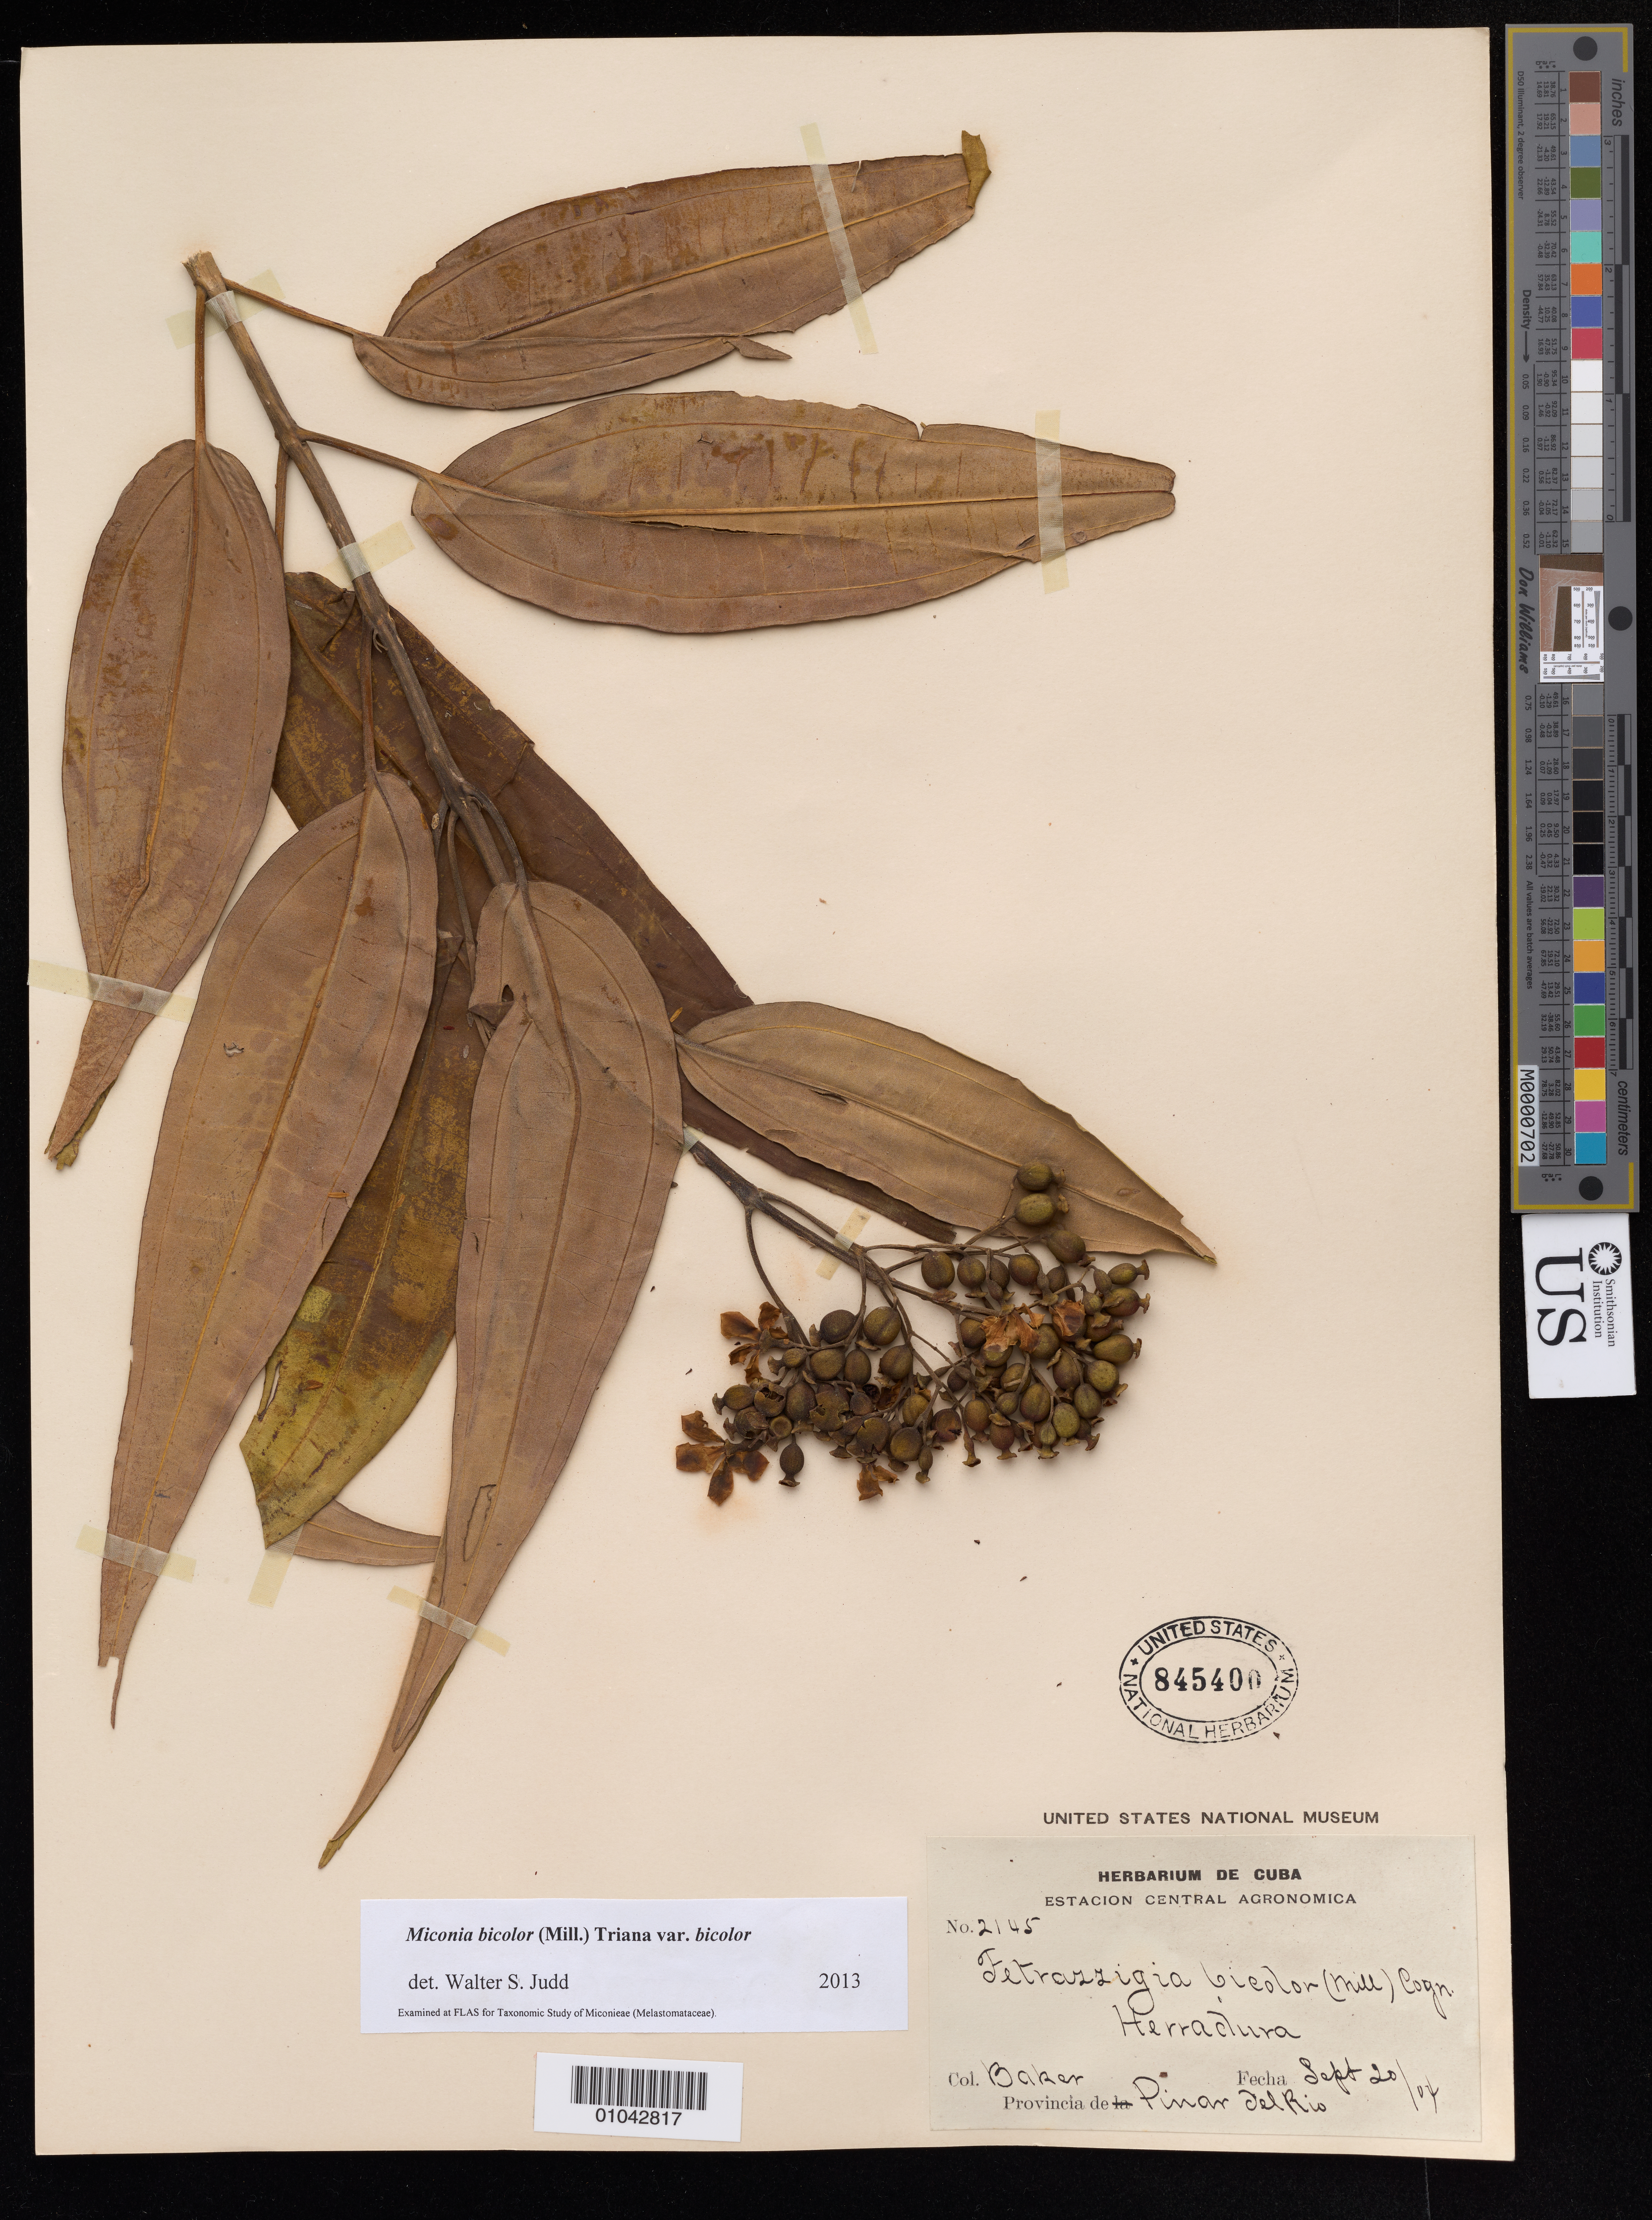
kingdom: Plantae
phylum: Tracheophyta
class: Magnoliopsida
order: Myrtales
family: Melastomataceae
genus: Miconia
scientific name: Miconia bicolor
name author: (Mill.) Triana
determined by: Judd, Walter S.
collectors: C. F. Baker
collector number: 2145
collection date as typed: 20 Sep 1904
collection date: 1904-09-20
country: Cuba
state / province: Pinar del Río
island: Cuba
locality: Herradura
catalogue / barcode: US 845400